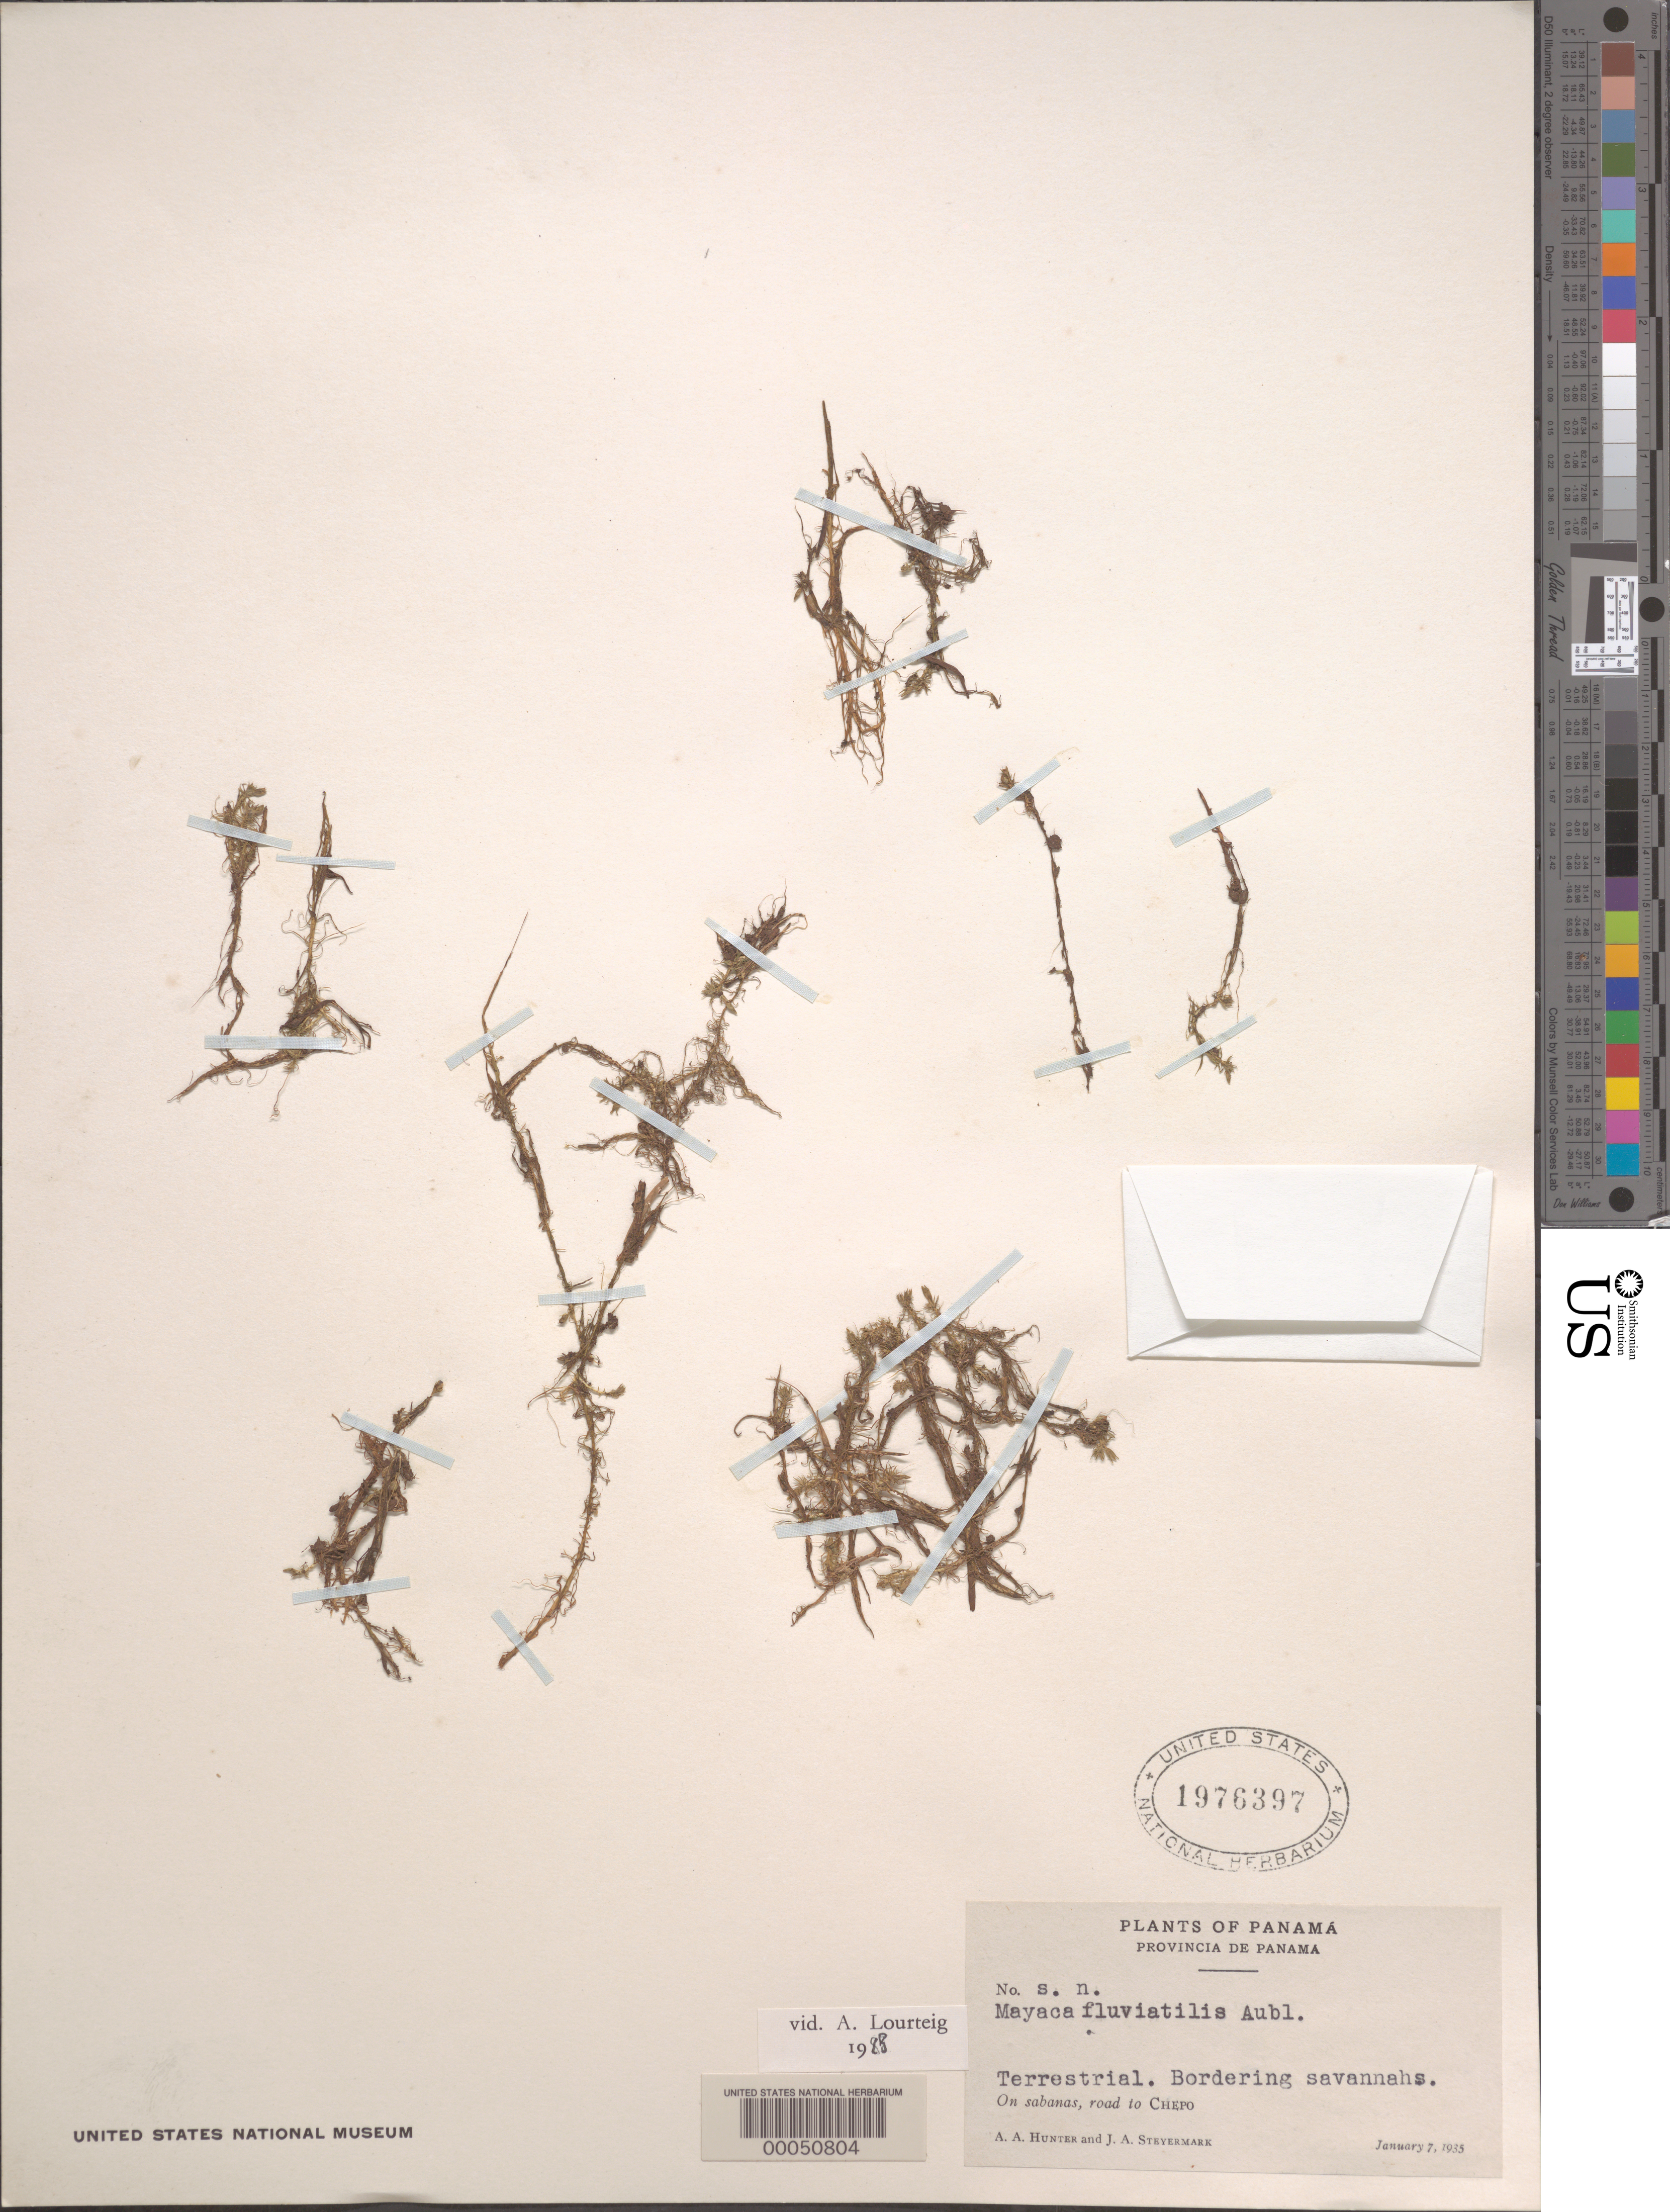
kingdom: Plantae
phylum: Tracheophyta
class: Liliopsida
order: Poales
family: Mayacaceae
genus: Mayaca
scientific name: Mayaca fluviatilis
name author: Aubl.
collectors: A. Hunter & J. Steyermark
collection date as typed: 07 Jan 1935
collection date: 1935-01-07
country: Panama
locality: NW of Boquete towards Parque Nacional Volcan Baru.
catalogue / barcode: US 1976397